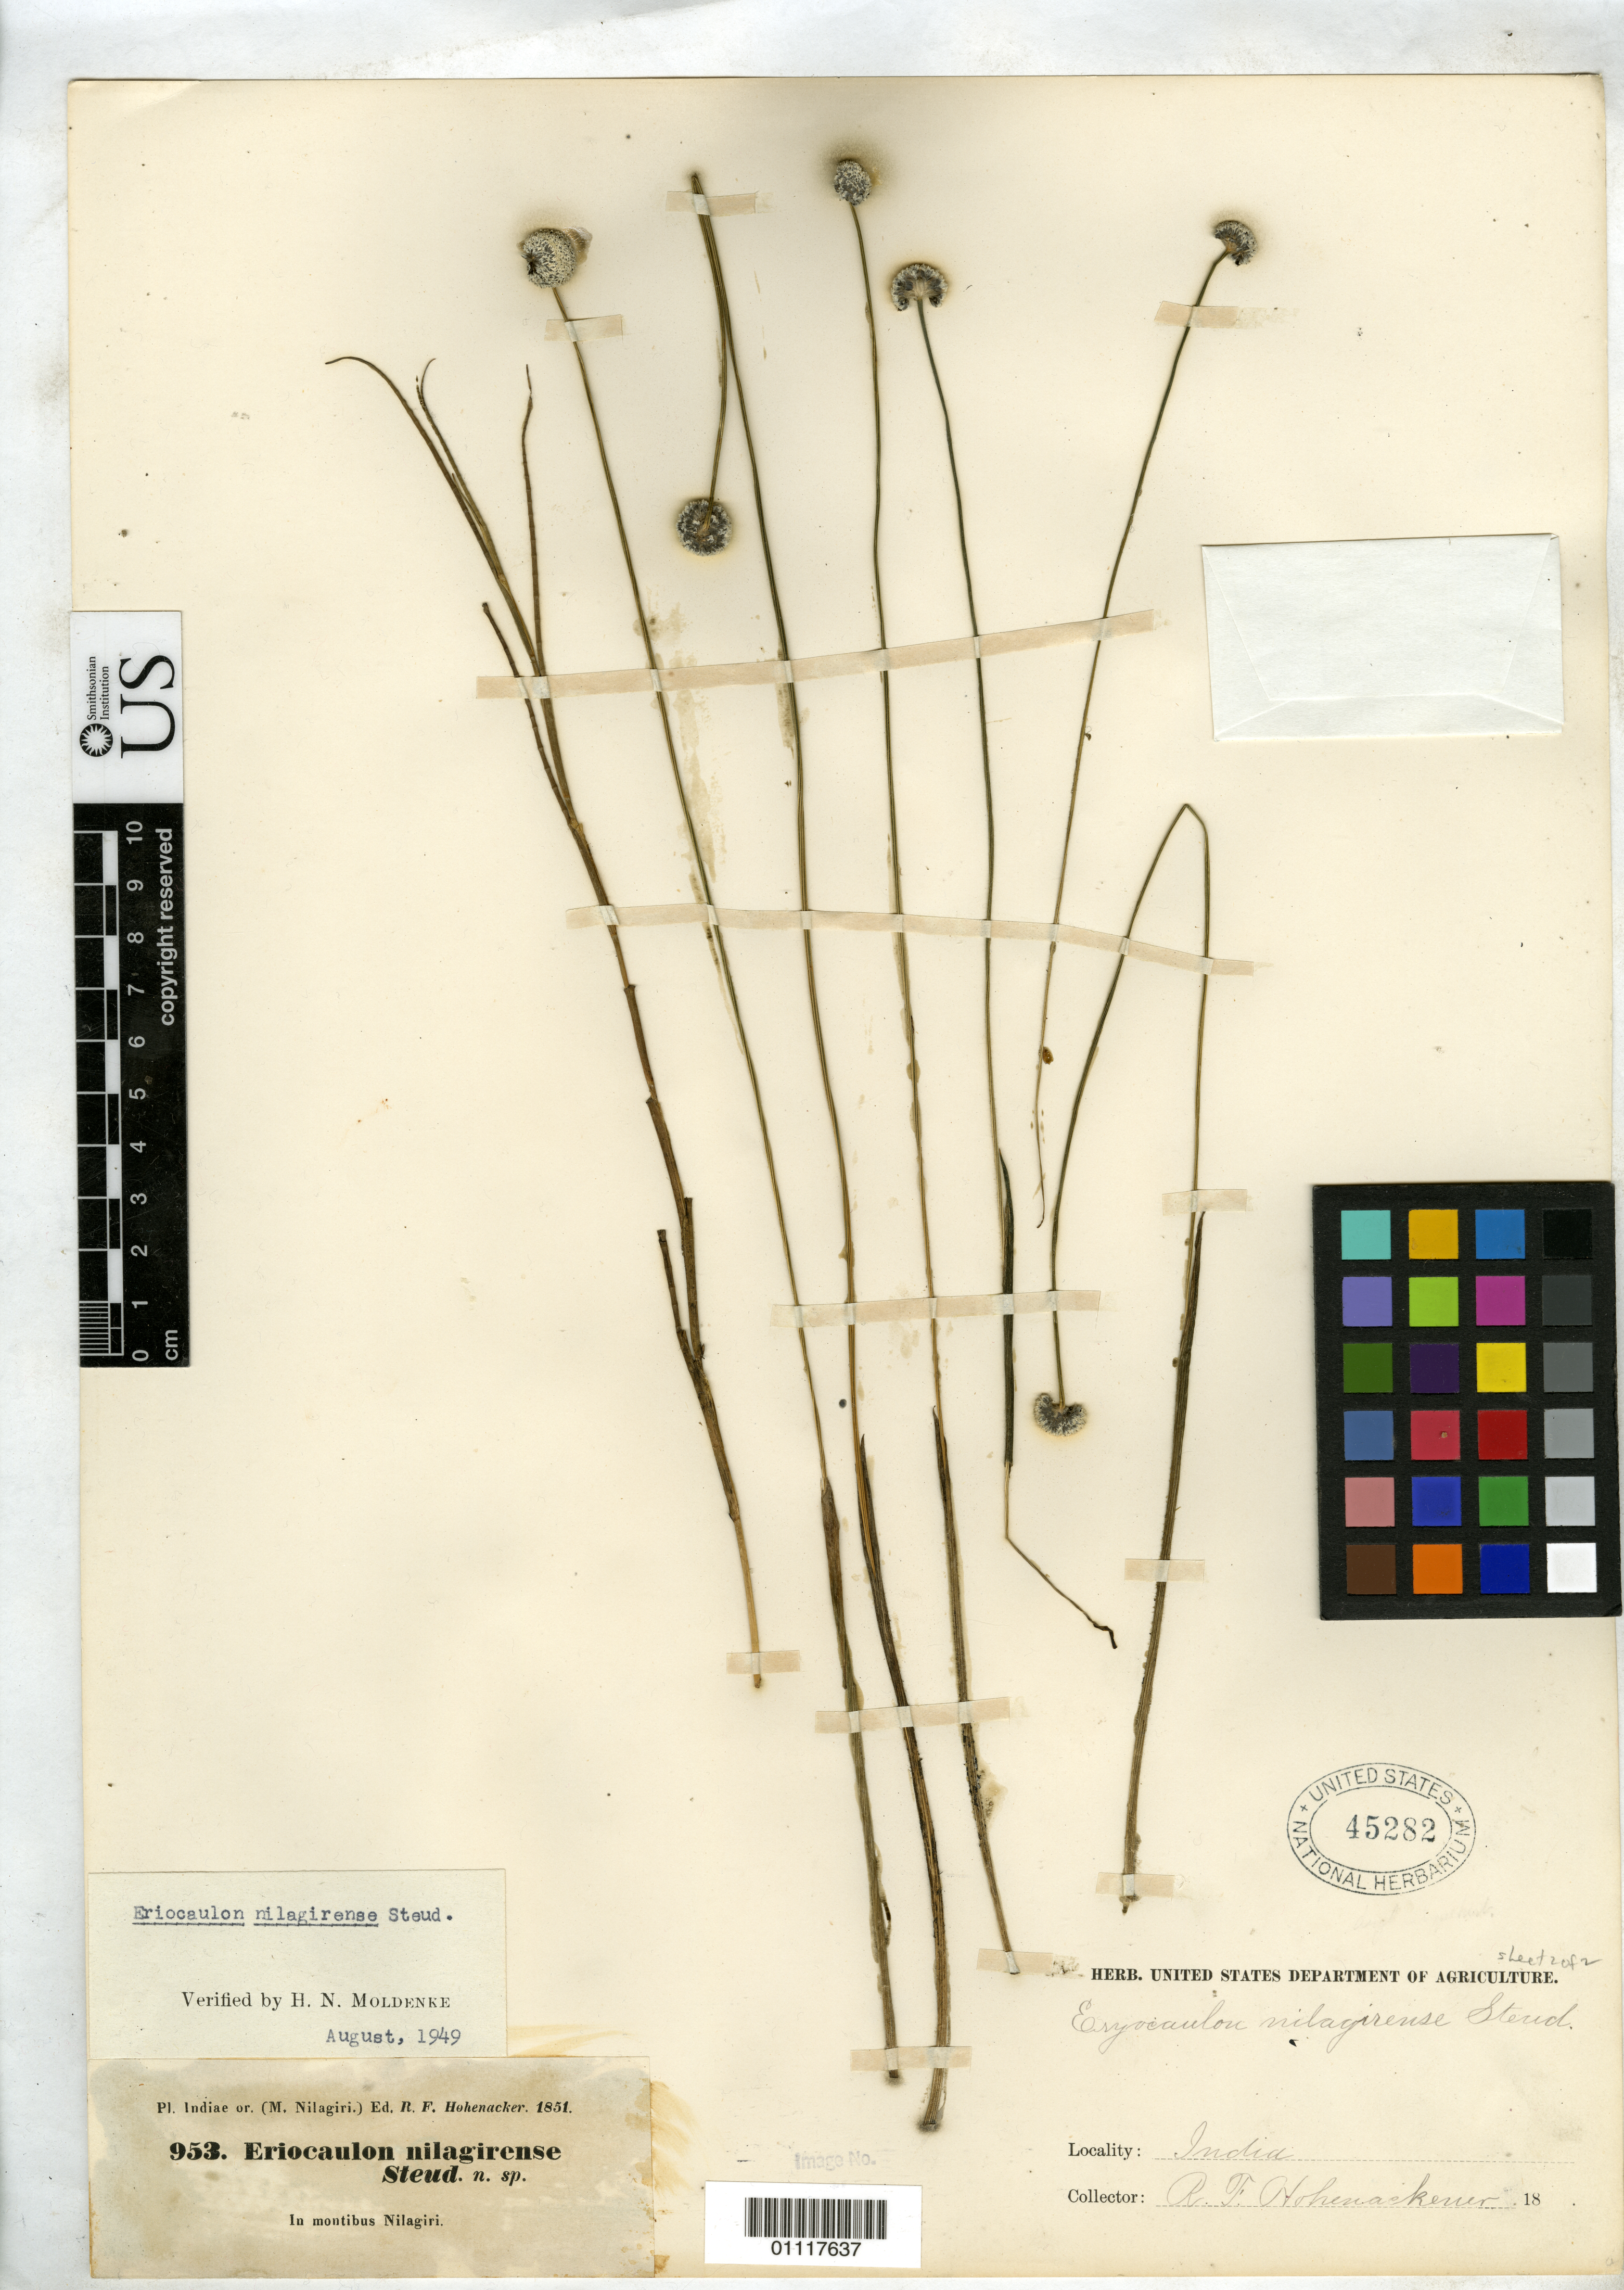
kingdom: Plantae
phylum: Tracheophyta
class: Liliopsida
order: Poales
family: Eriocaulaceae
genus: Eriocaulon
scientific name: Eriocaulon nilagirense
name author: Steud.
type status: Type Collection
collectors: R. F. Hohenacker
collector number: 953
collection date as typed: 1851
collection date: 1851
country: India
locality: In montibus Nilagiri. [In mountains of Nilagiri].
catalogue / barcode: US 45282